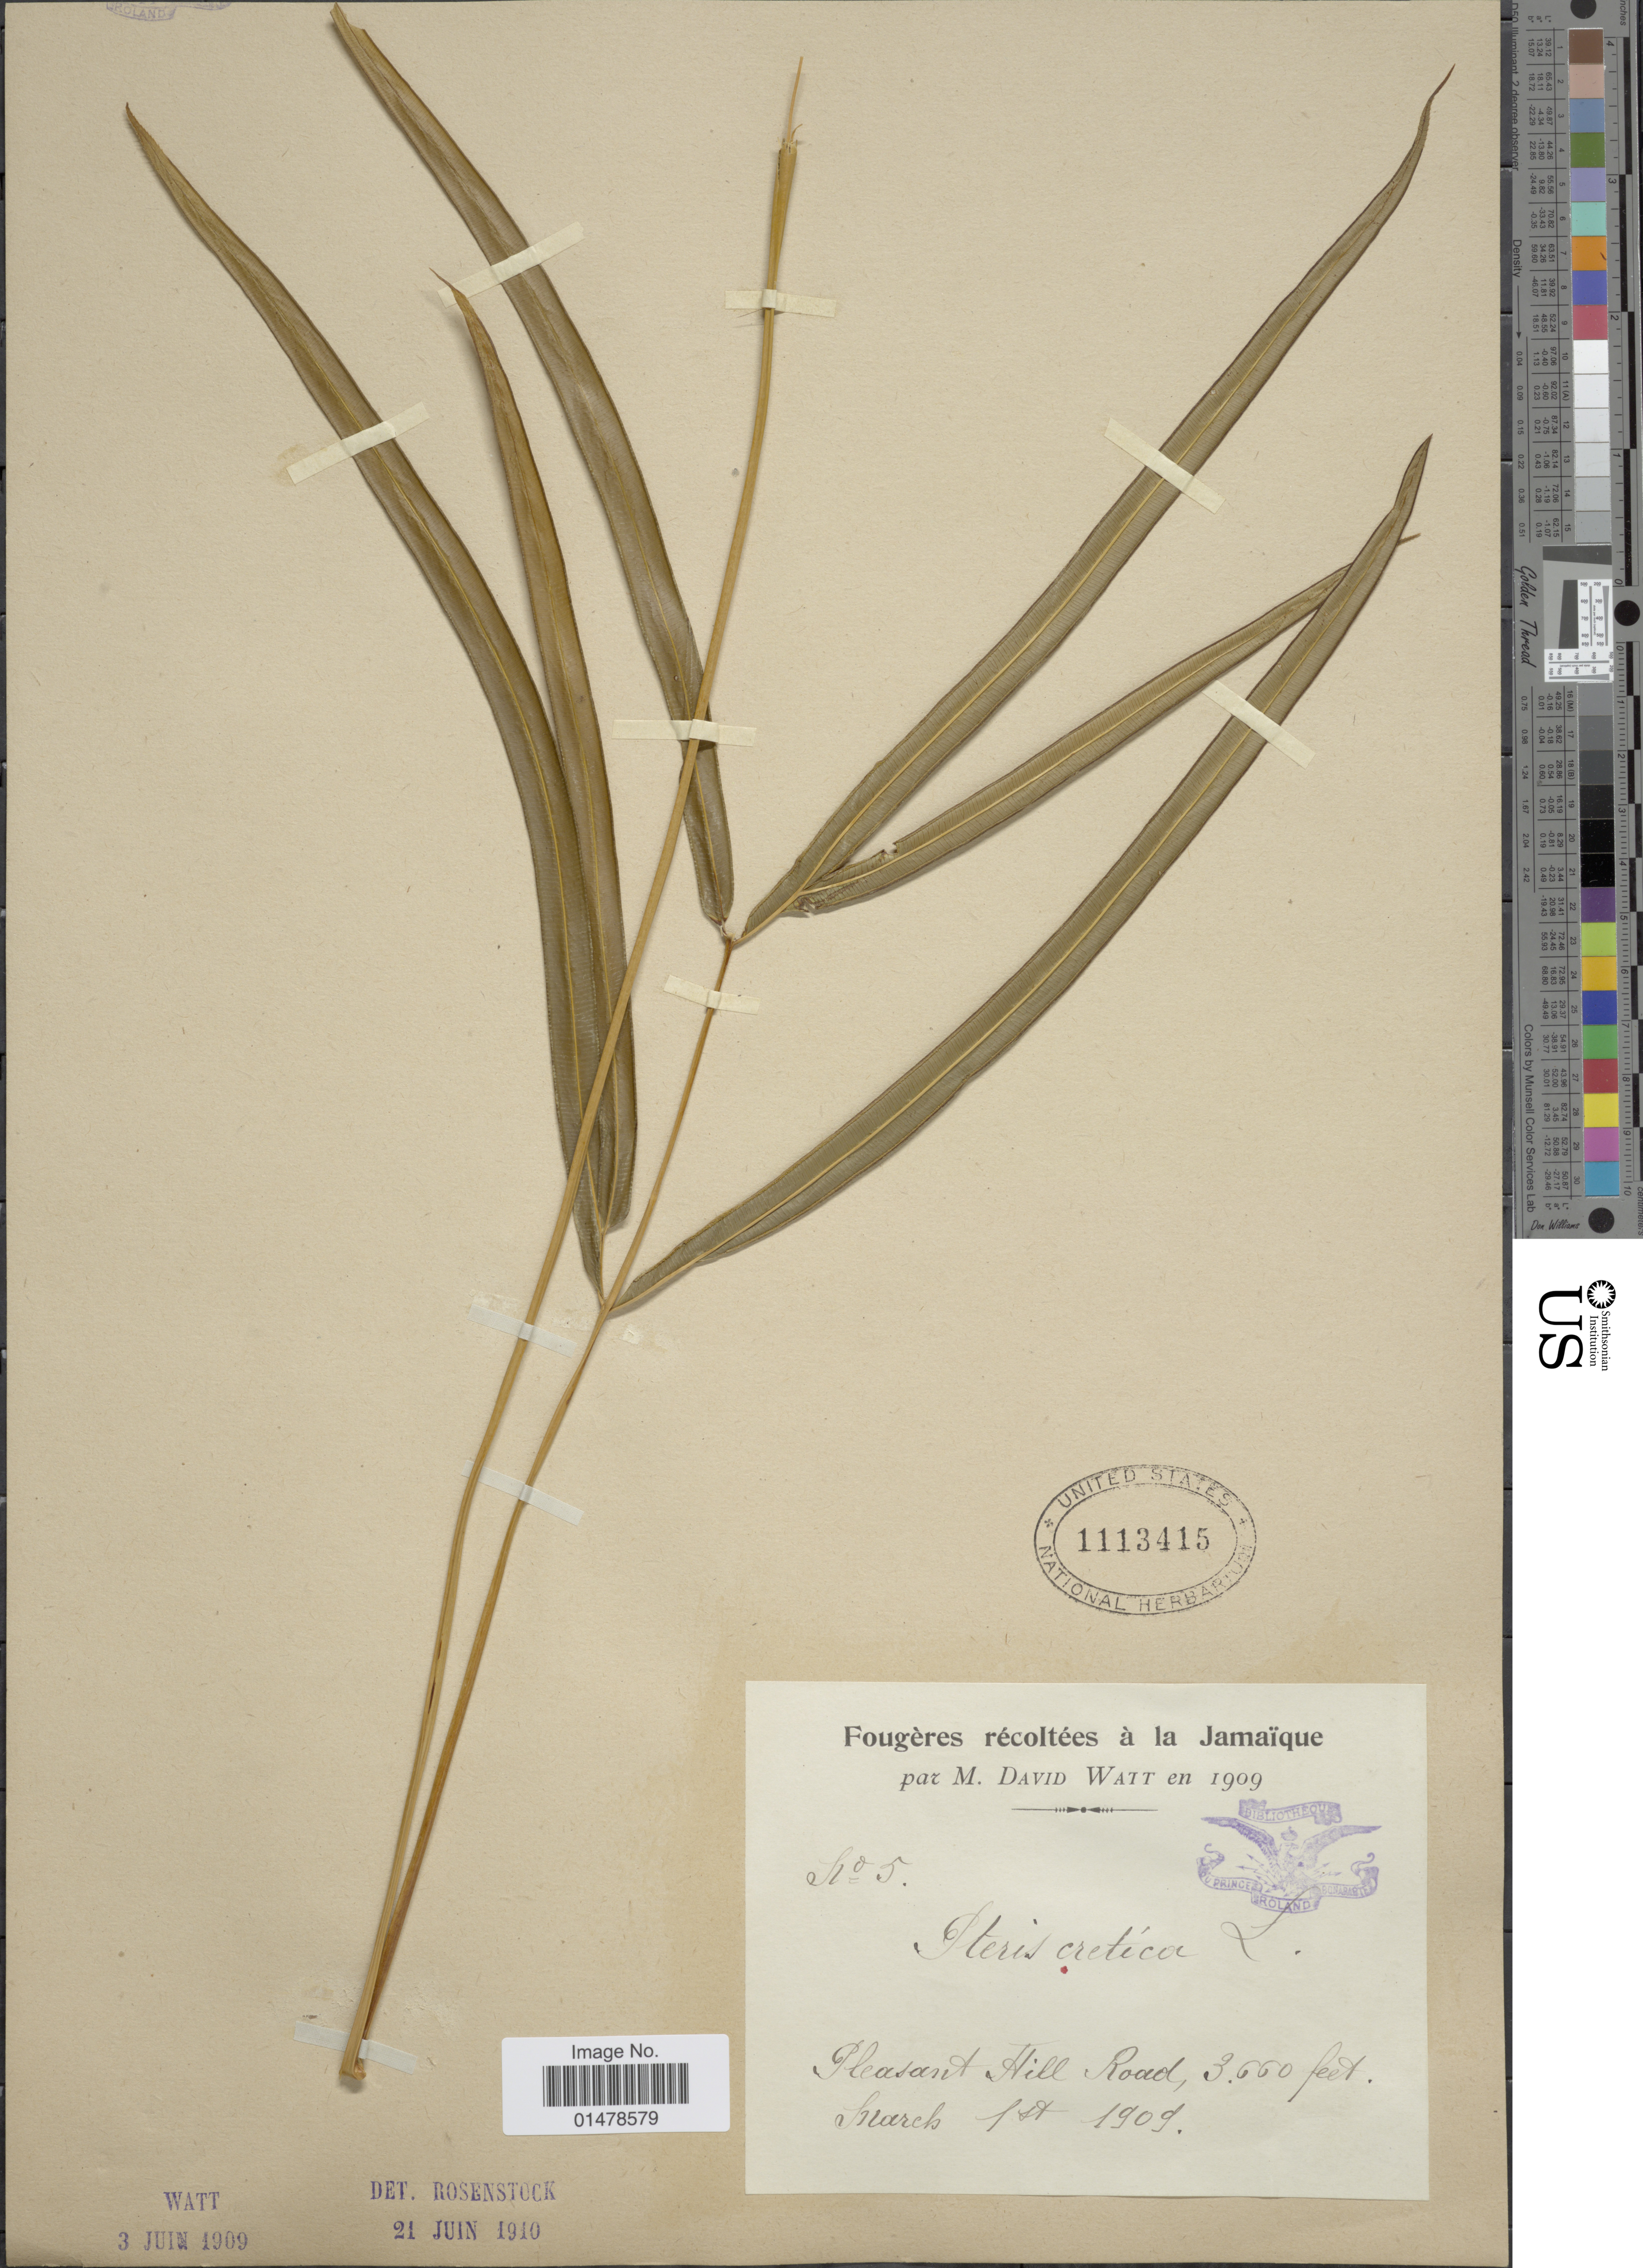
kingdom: Plantae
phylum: Tracheophyta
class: Polypodiopsida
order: Polypodiales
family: Pteridaceae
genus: Pteris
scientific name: Pteris cretica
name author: L.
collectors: M. Watt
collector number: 5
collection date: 1909-03-01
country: Jamaica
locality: Pleasant Hill Road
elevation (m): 1116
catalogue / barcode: US 1113415